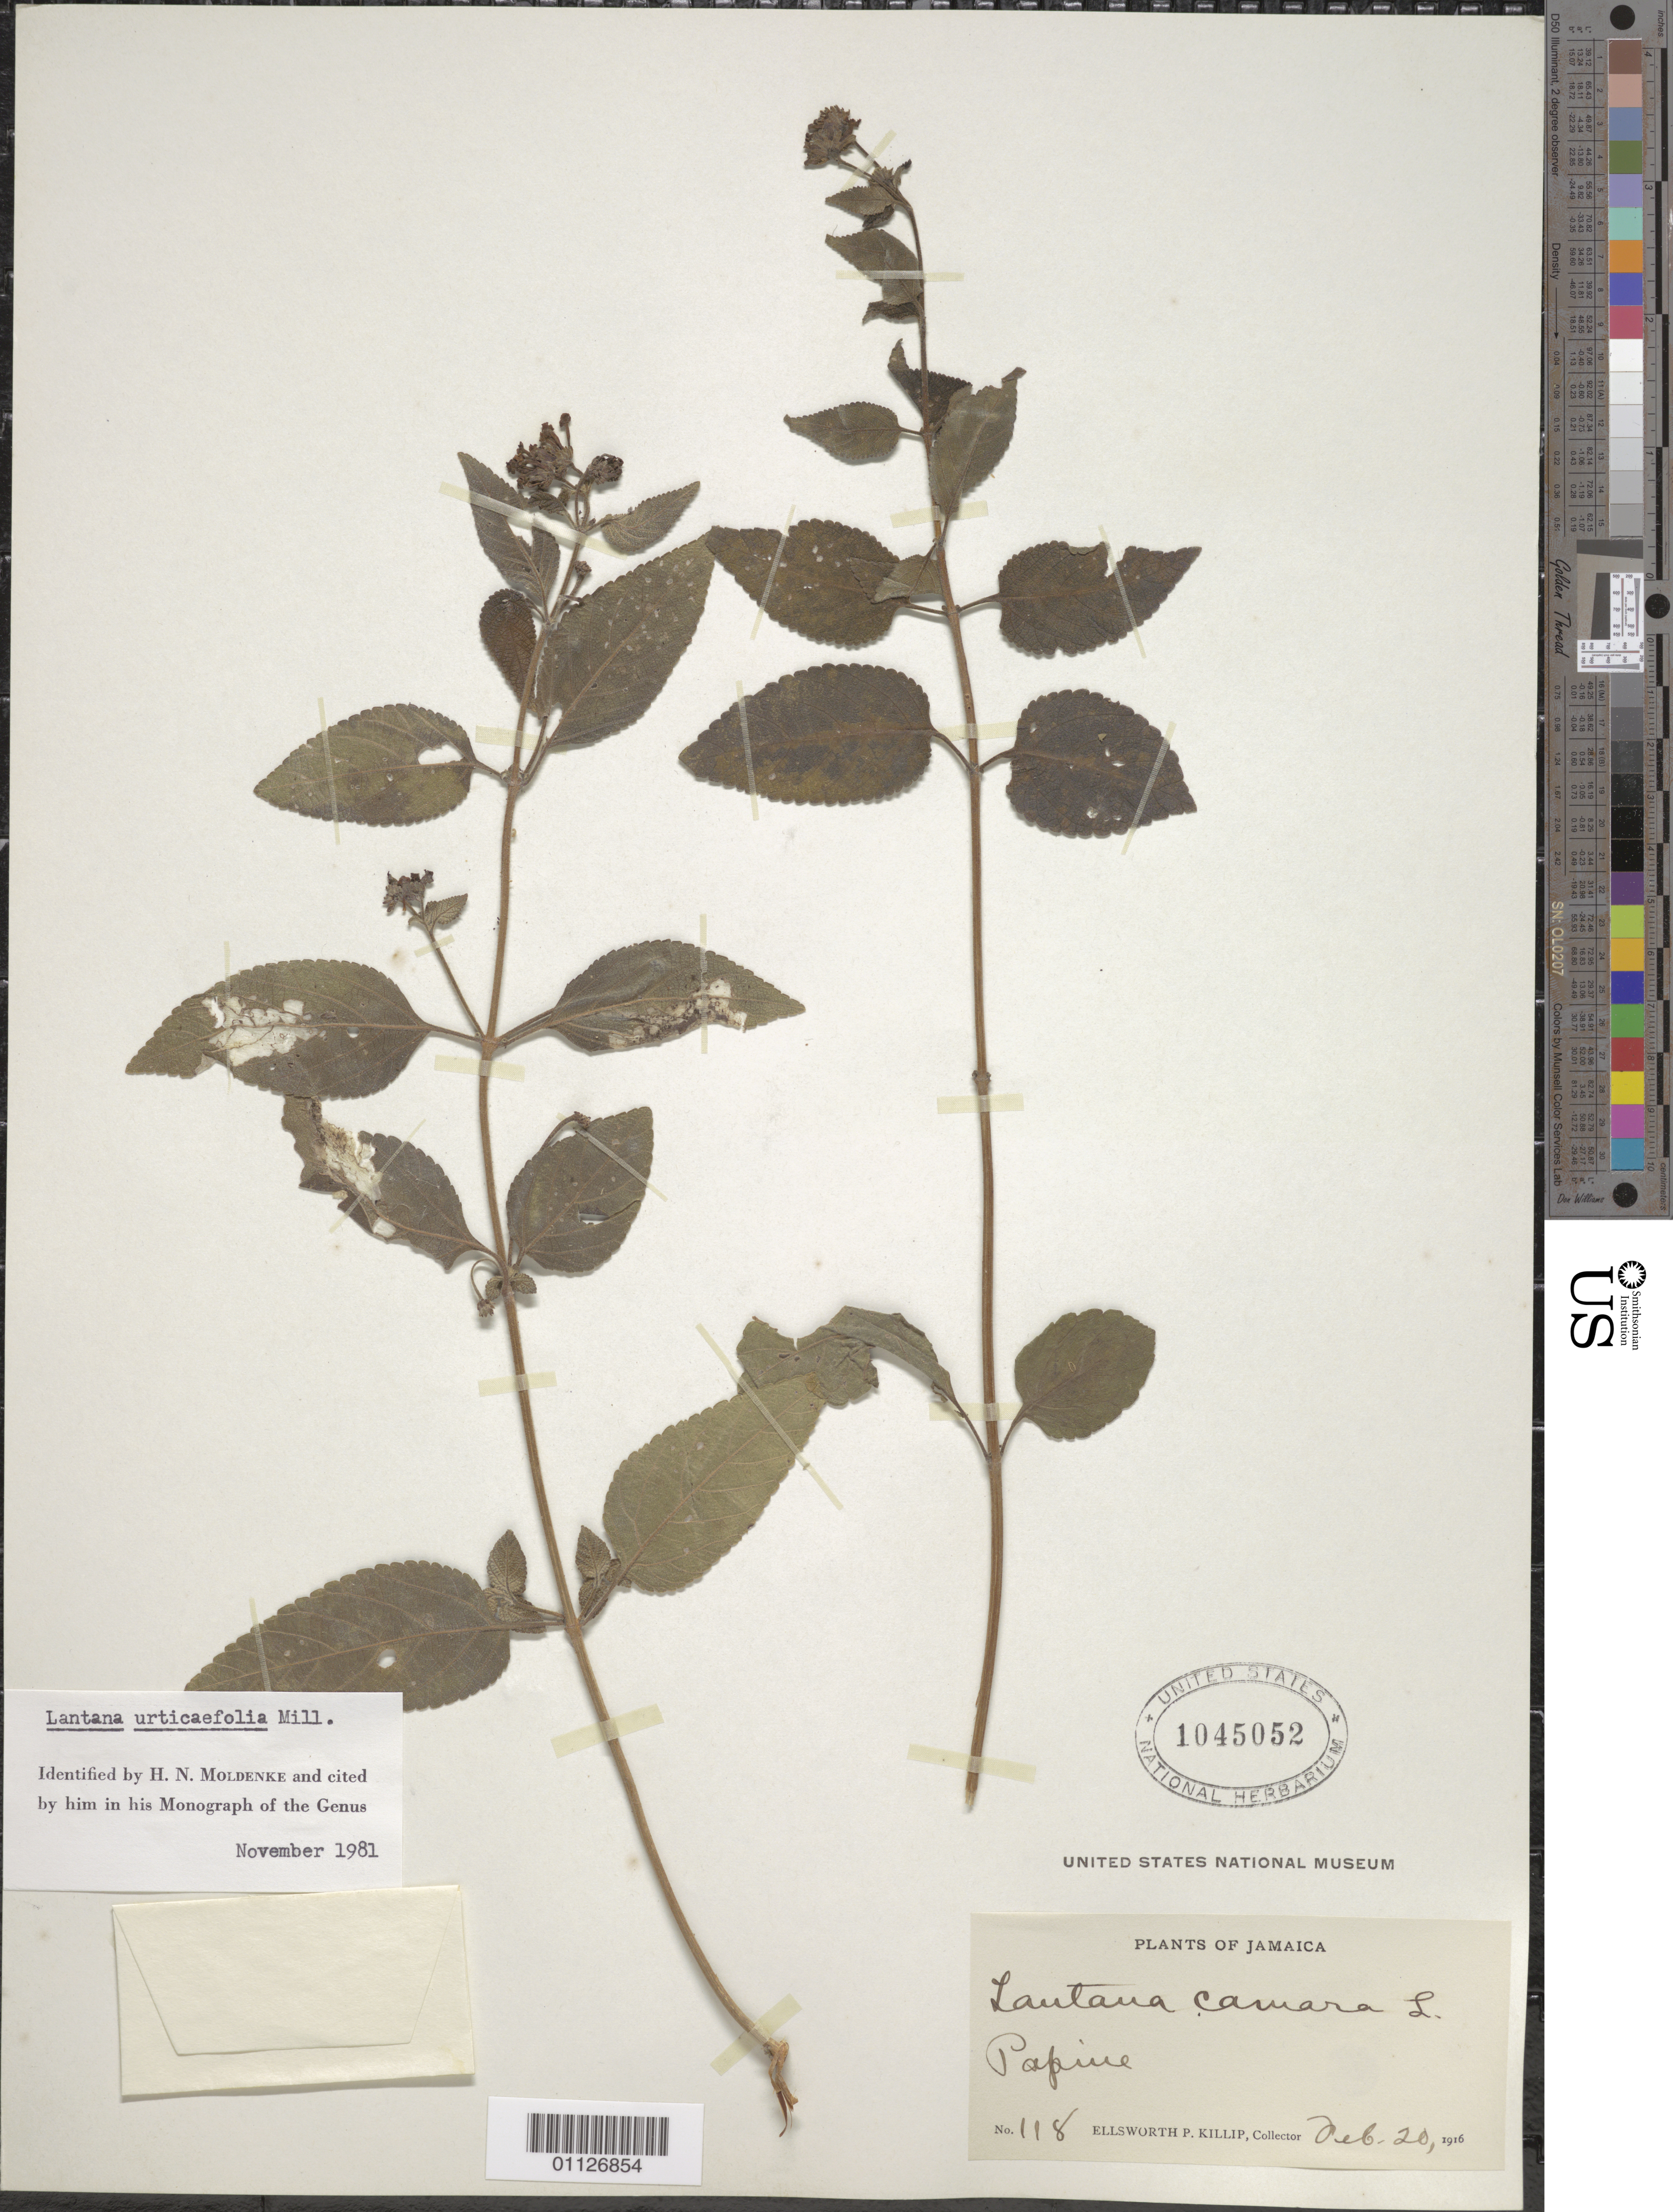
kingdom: Plantae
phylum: Tracheophyta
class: Magnoliopsida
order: Lamiales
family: Verbenaceae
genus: Lantana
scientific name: Lantana urticifolia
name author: Mill.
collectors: E. P. Killip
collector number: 118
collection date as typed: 20 Feb 1916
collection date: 1916-02-20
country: Jamaica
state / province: Saint Andrew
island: Jamaica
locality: Papine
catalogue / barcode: US 1045052